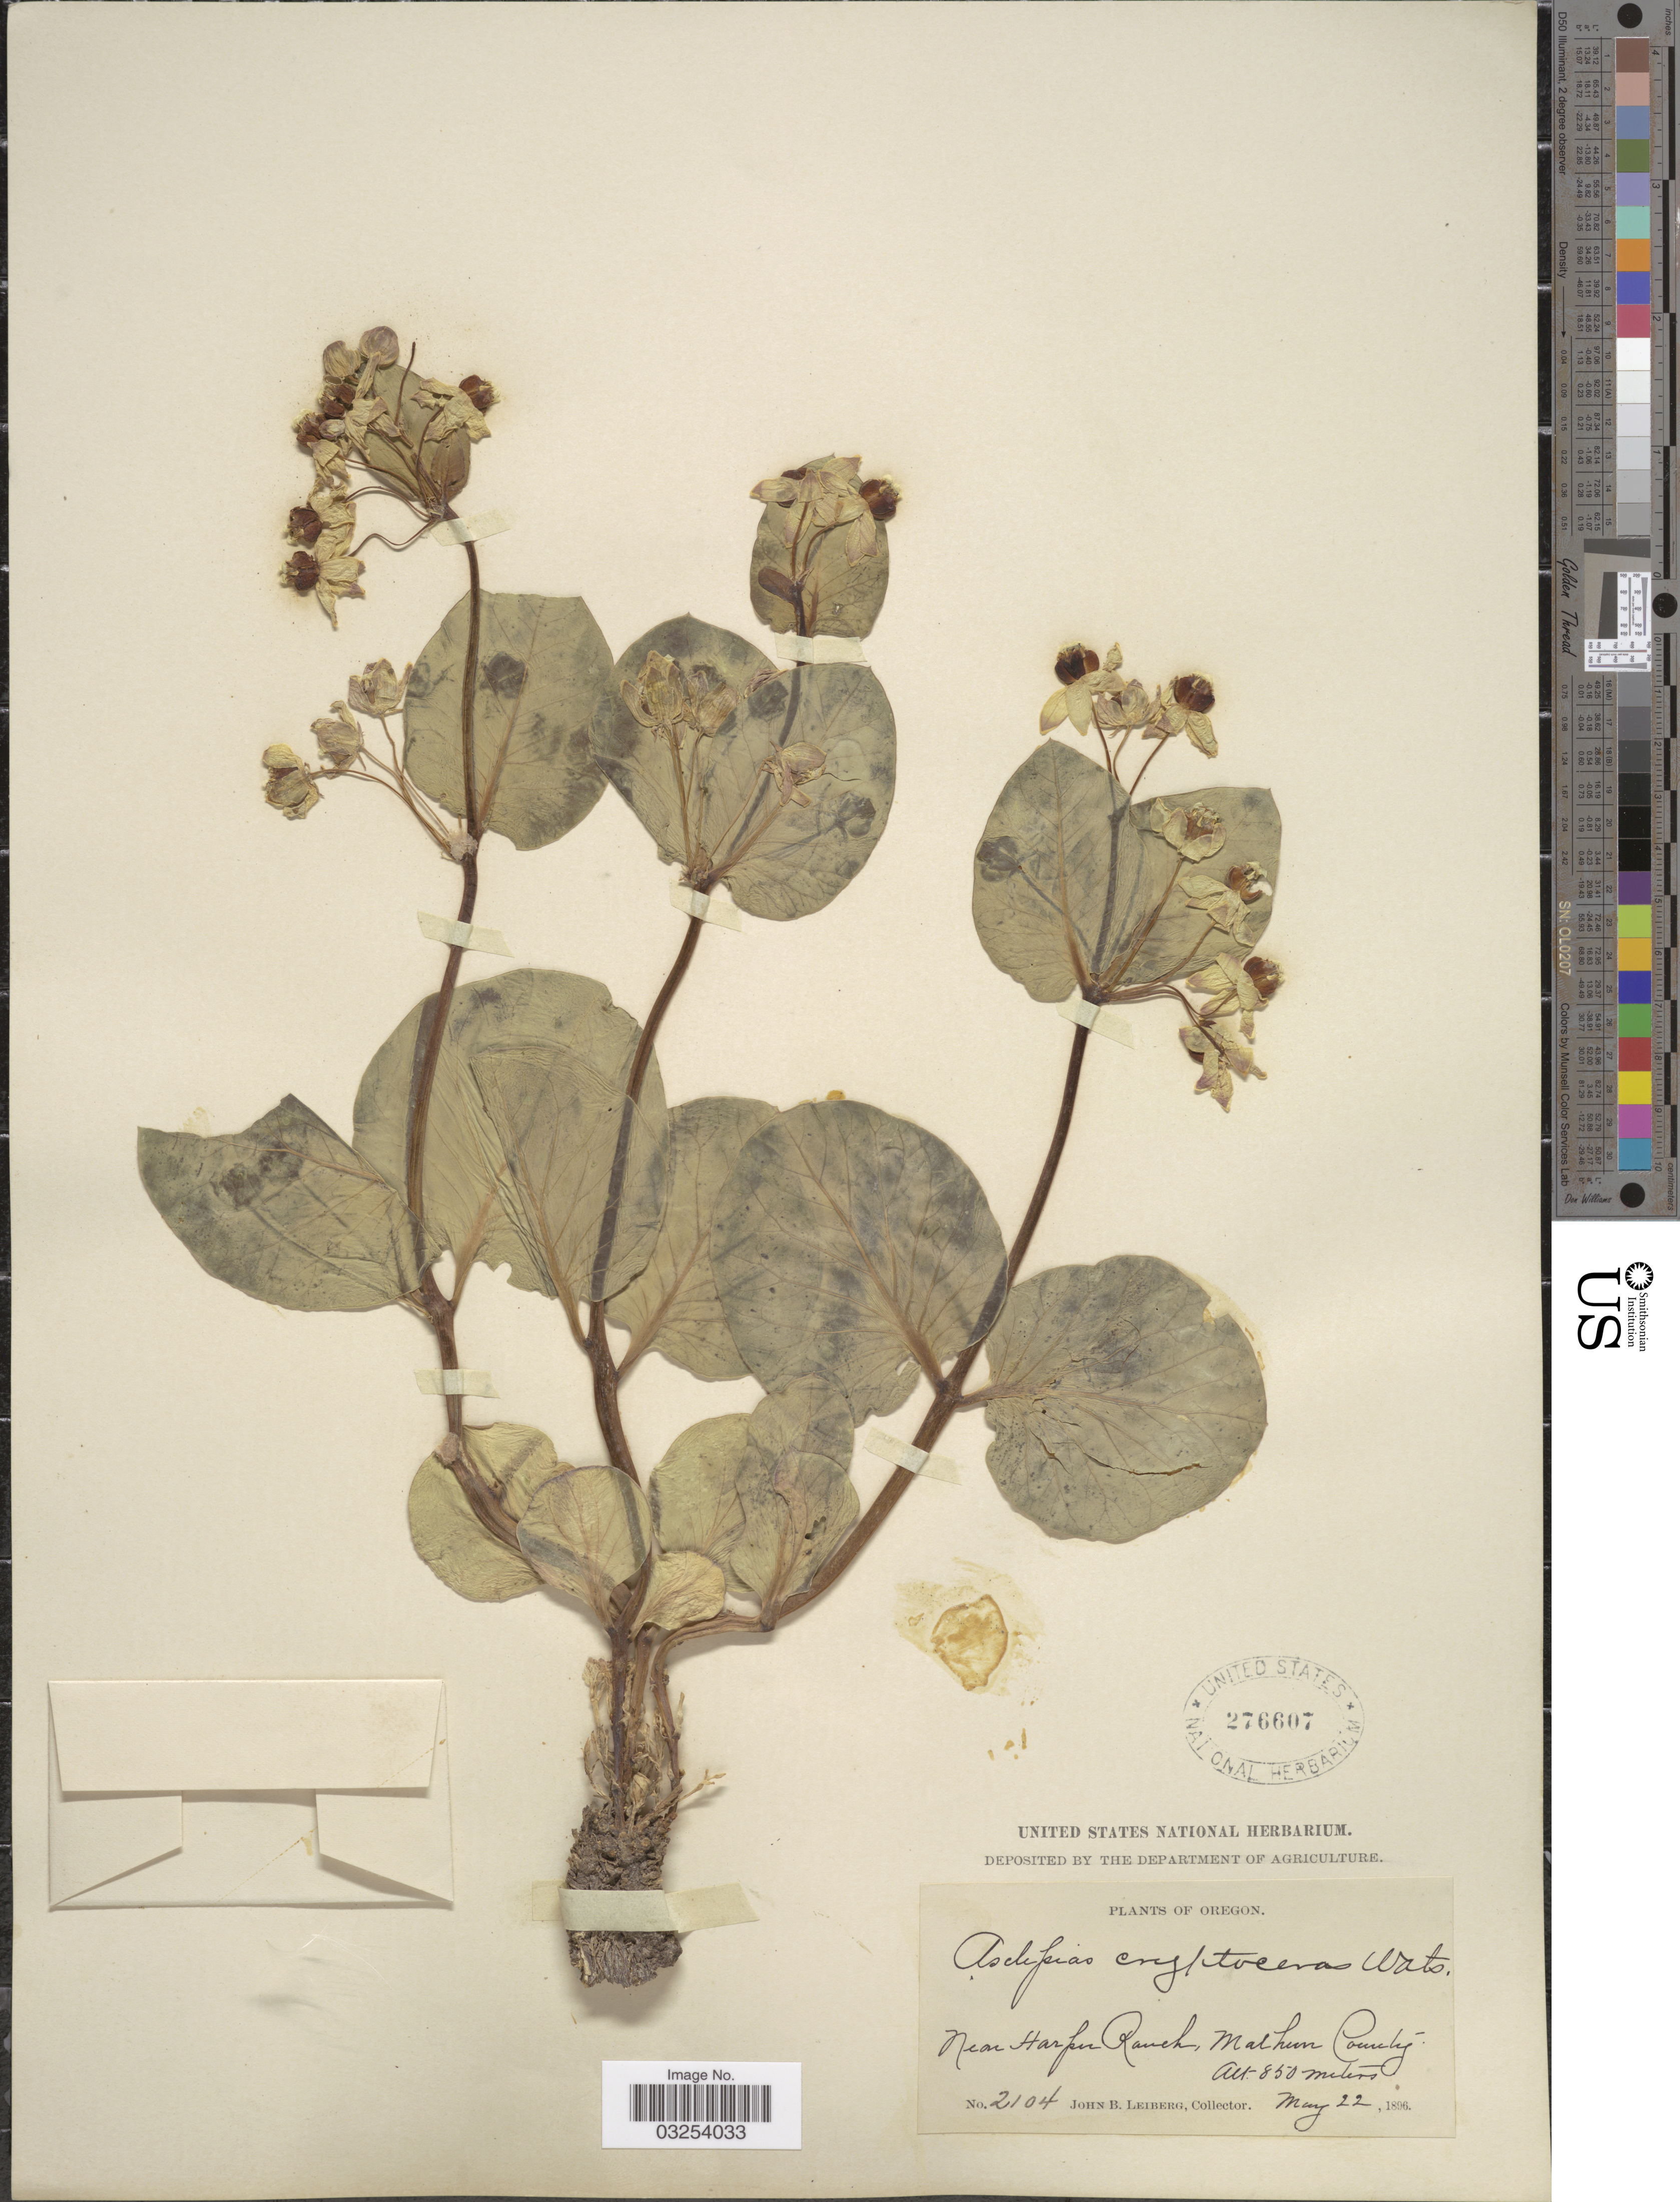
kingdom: Plantae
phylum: Tracheophyta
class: Magnoliopsida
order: Gentianales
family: Apocynaceae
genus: Asclepias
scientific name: Asclepias cryptoceras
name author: S. Watson in C. King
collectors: J. B. Leiberg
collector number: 2104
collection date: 1896-05-22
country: United States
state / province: Oregon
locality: Near Harper Ranch, Malheur County.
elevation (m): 850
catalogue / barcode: US 276607